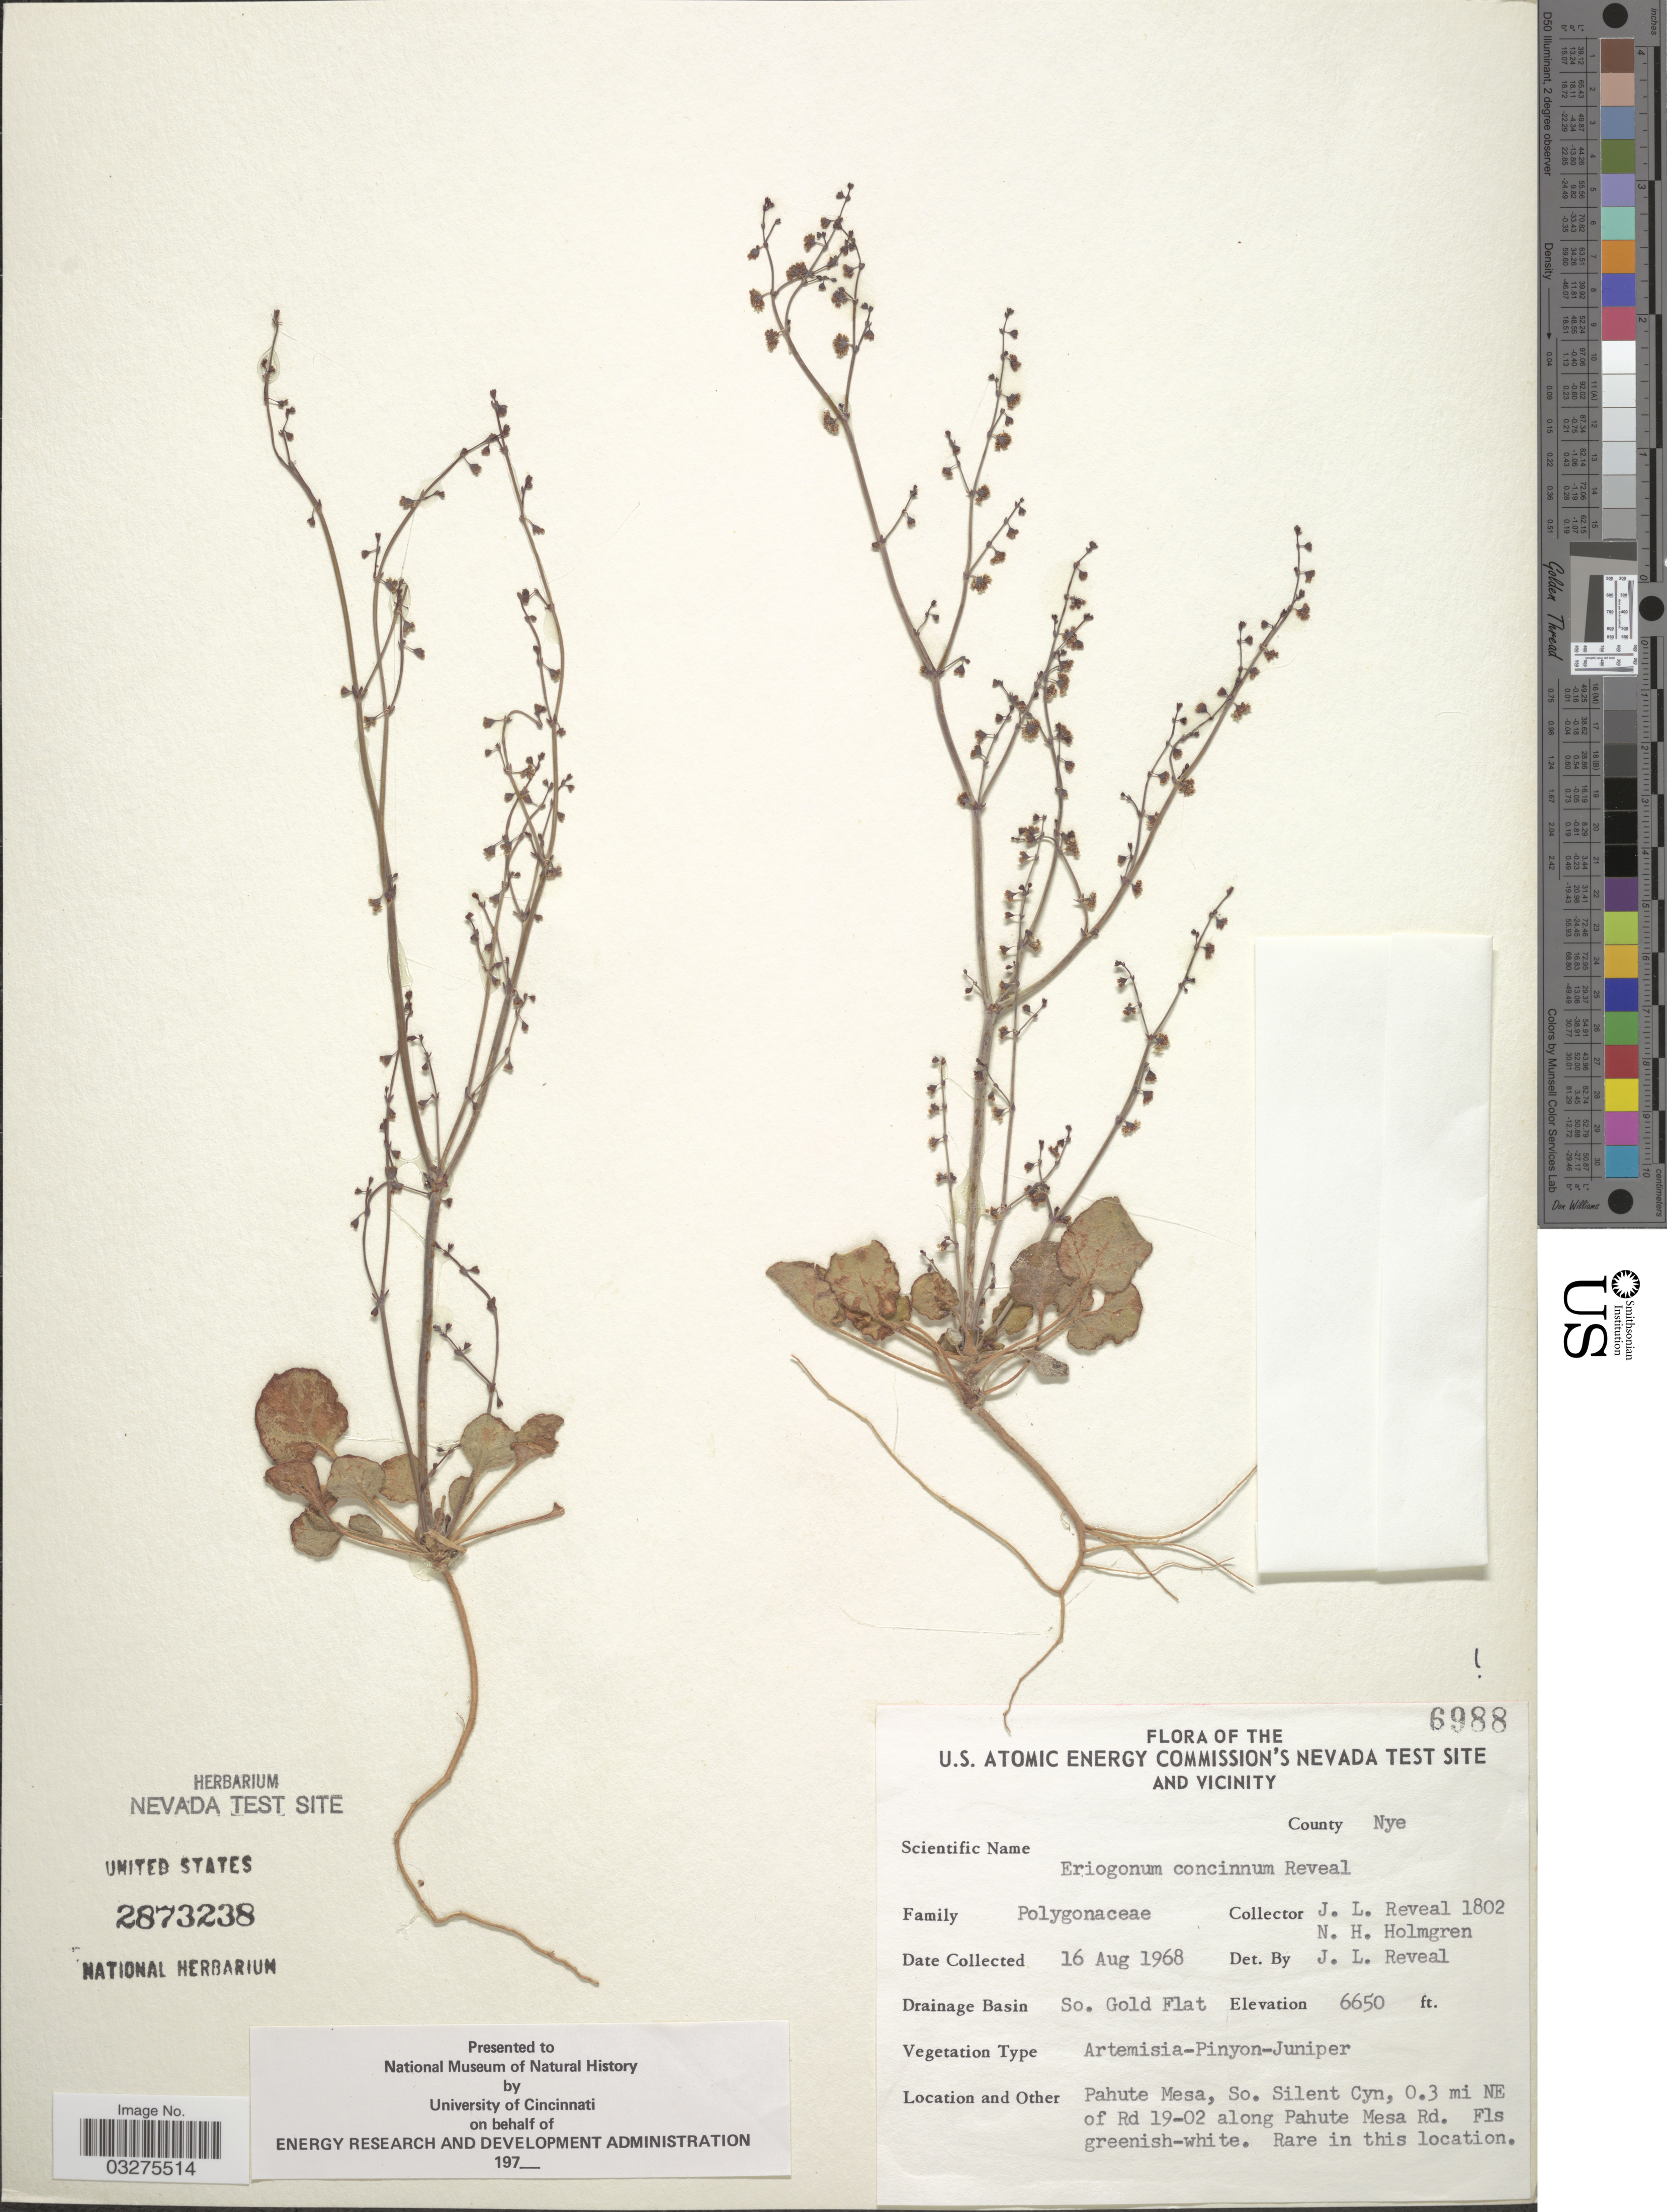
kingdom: Plantae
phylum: Tracheophyta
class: Magnoliopsida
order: Caryophyllales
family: Polygonaceae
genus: Eriogonum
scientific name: Eriogonum concinnum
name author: Reveal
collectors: J. L. Reveal & N. H. Holmgren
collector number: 1802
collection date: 1968-08-16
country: United States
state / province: Nevada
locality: U.S. Atomic Energy Commission's Nevada Test Site and vicinity. County Nye. Drainage Basin So. Gold Flat. Pahute Mesa, So. Silent Cyn, 0.3 mi NE of Rd 19-02 along Pahute Mesa Rd.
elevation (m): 2027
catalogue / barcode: US 2873238